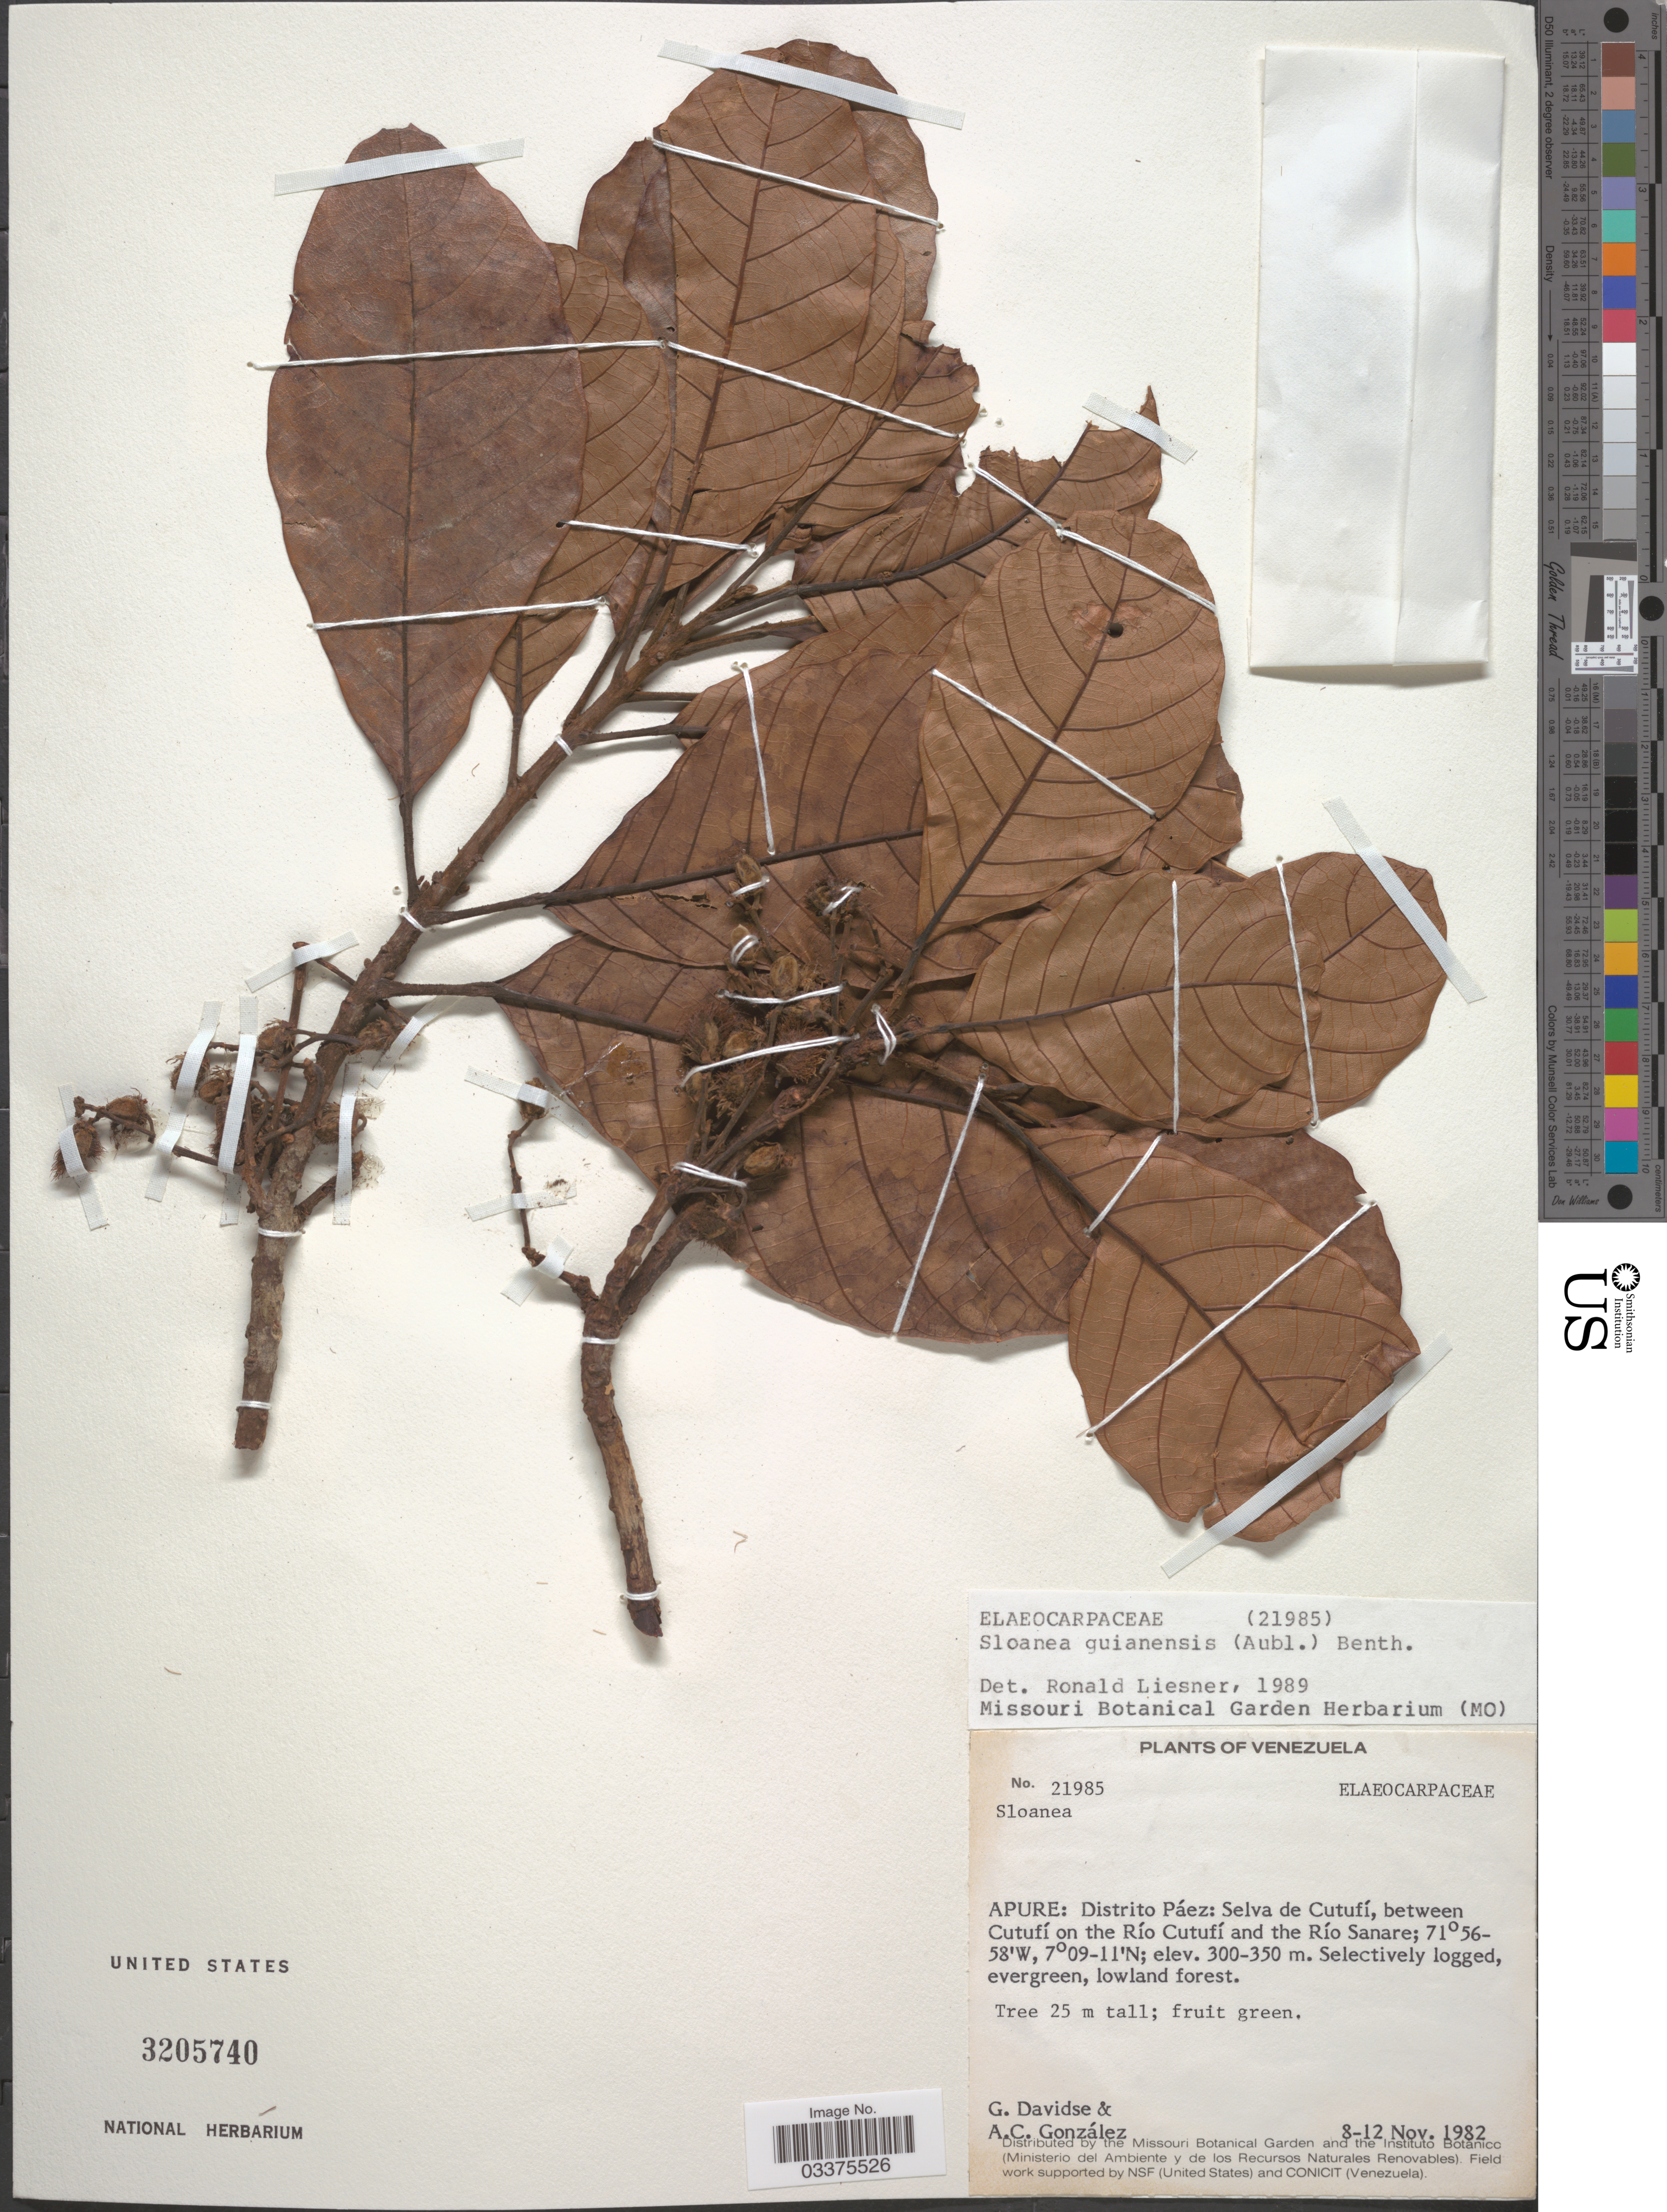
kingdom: Plantae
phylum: Tracheophyta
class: Magnoliopsida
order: Oxalidales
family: Elaeocarpaceae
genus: Sloanea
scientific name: Sloanea guianensis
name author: (Aubl.) Benth.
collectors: G. Davidse & A. C. González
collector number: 21985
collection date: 1982-11-08/1982-11-12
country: Venezuela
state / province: Apure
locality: Distrito Páez: Selva de Cutufí, between Cutufí on the Río Cutufí and the Río Sanare.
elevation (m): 300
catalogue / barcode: US 3205740